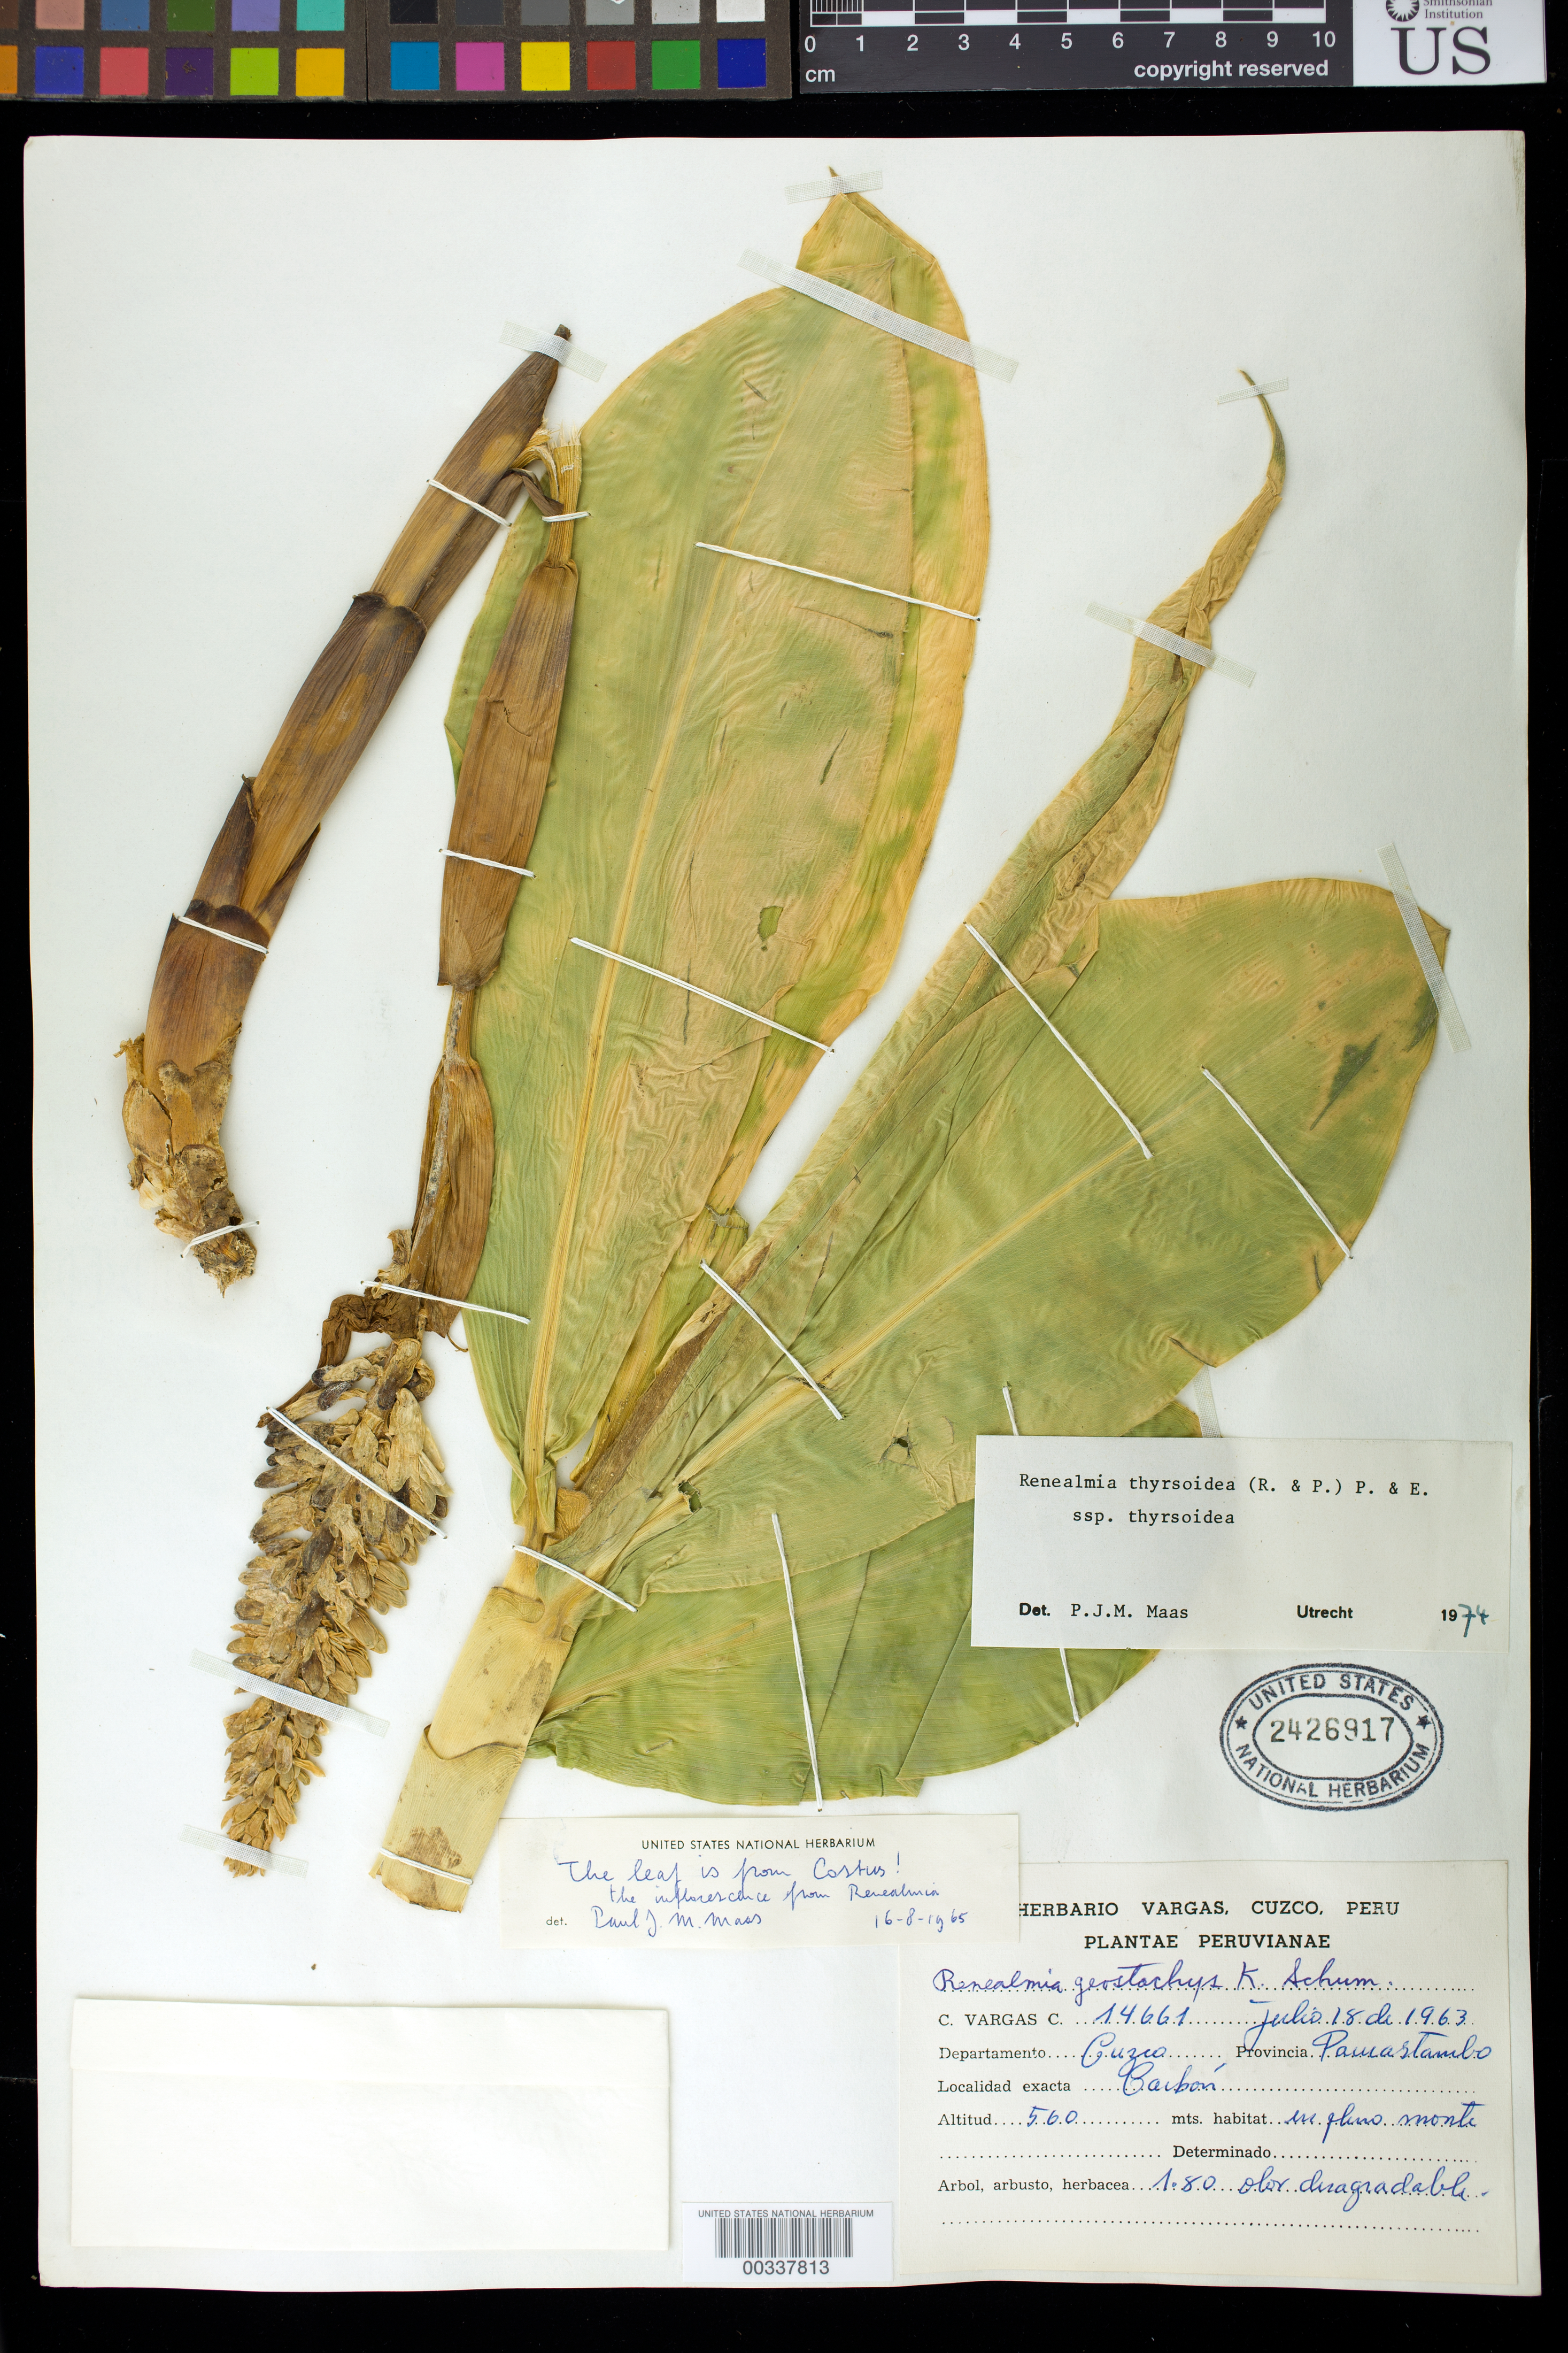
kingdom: Plantae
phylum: Tracheophyta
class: Liliopsida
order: Zingiberales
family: Zingiberaceae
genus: Renealmia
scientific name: Renealmia thyrsoidea subsp. thyrsoidea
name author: (Ruiz & Pav.) Poepp. & Endl.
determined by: Maas, Paul J. M.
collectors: C. Vargas Calderón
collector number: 14661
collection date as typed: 18 Jul 1963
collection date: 1963-07-18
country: Peru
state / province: Cusco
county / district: Paucartambo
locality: Carbón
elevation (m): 560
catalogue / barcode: US 2426917